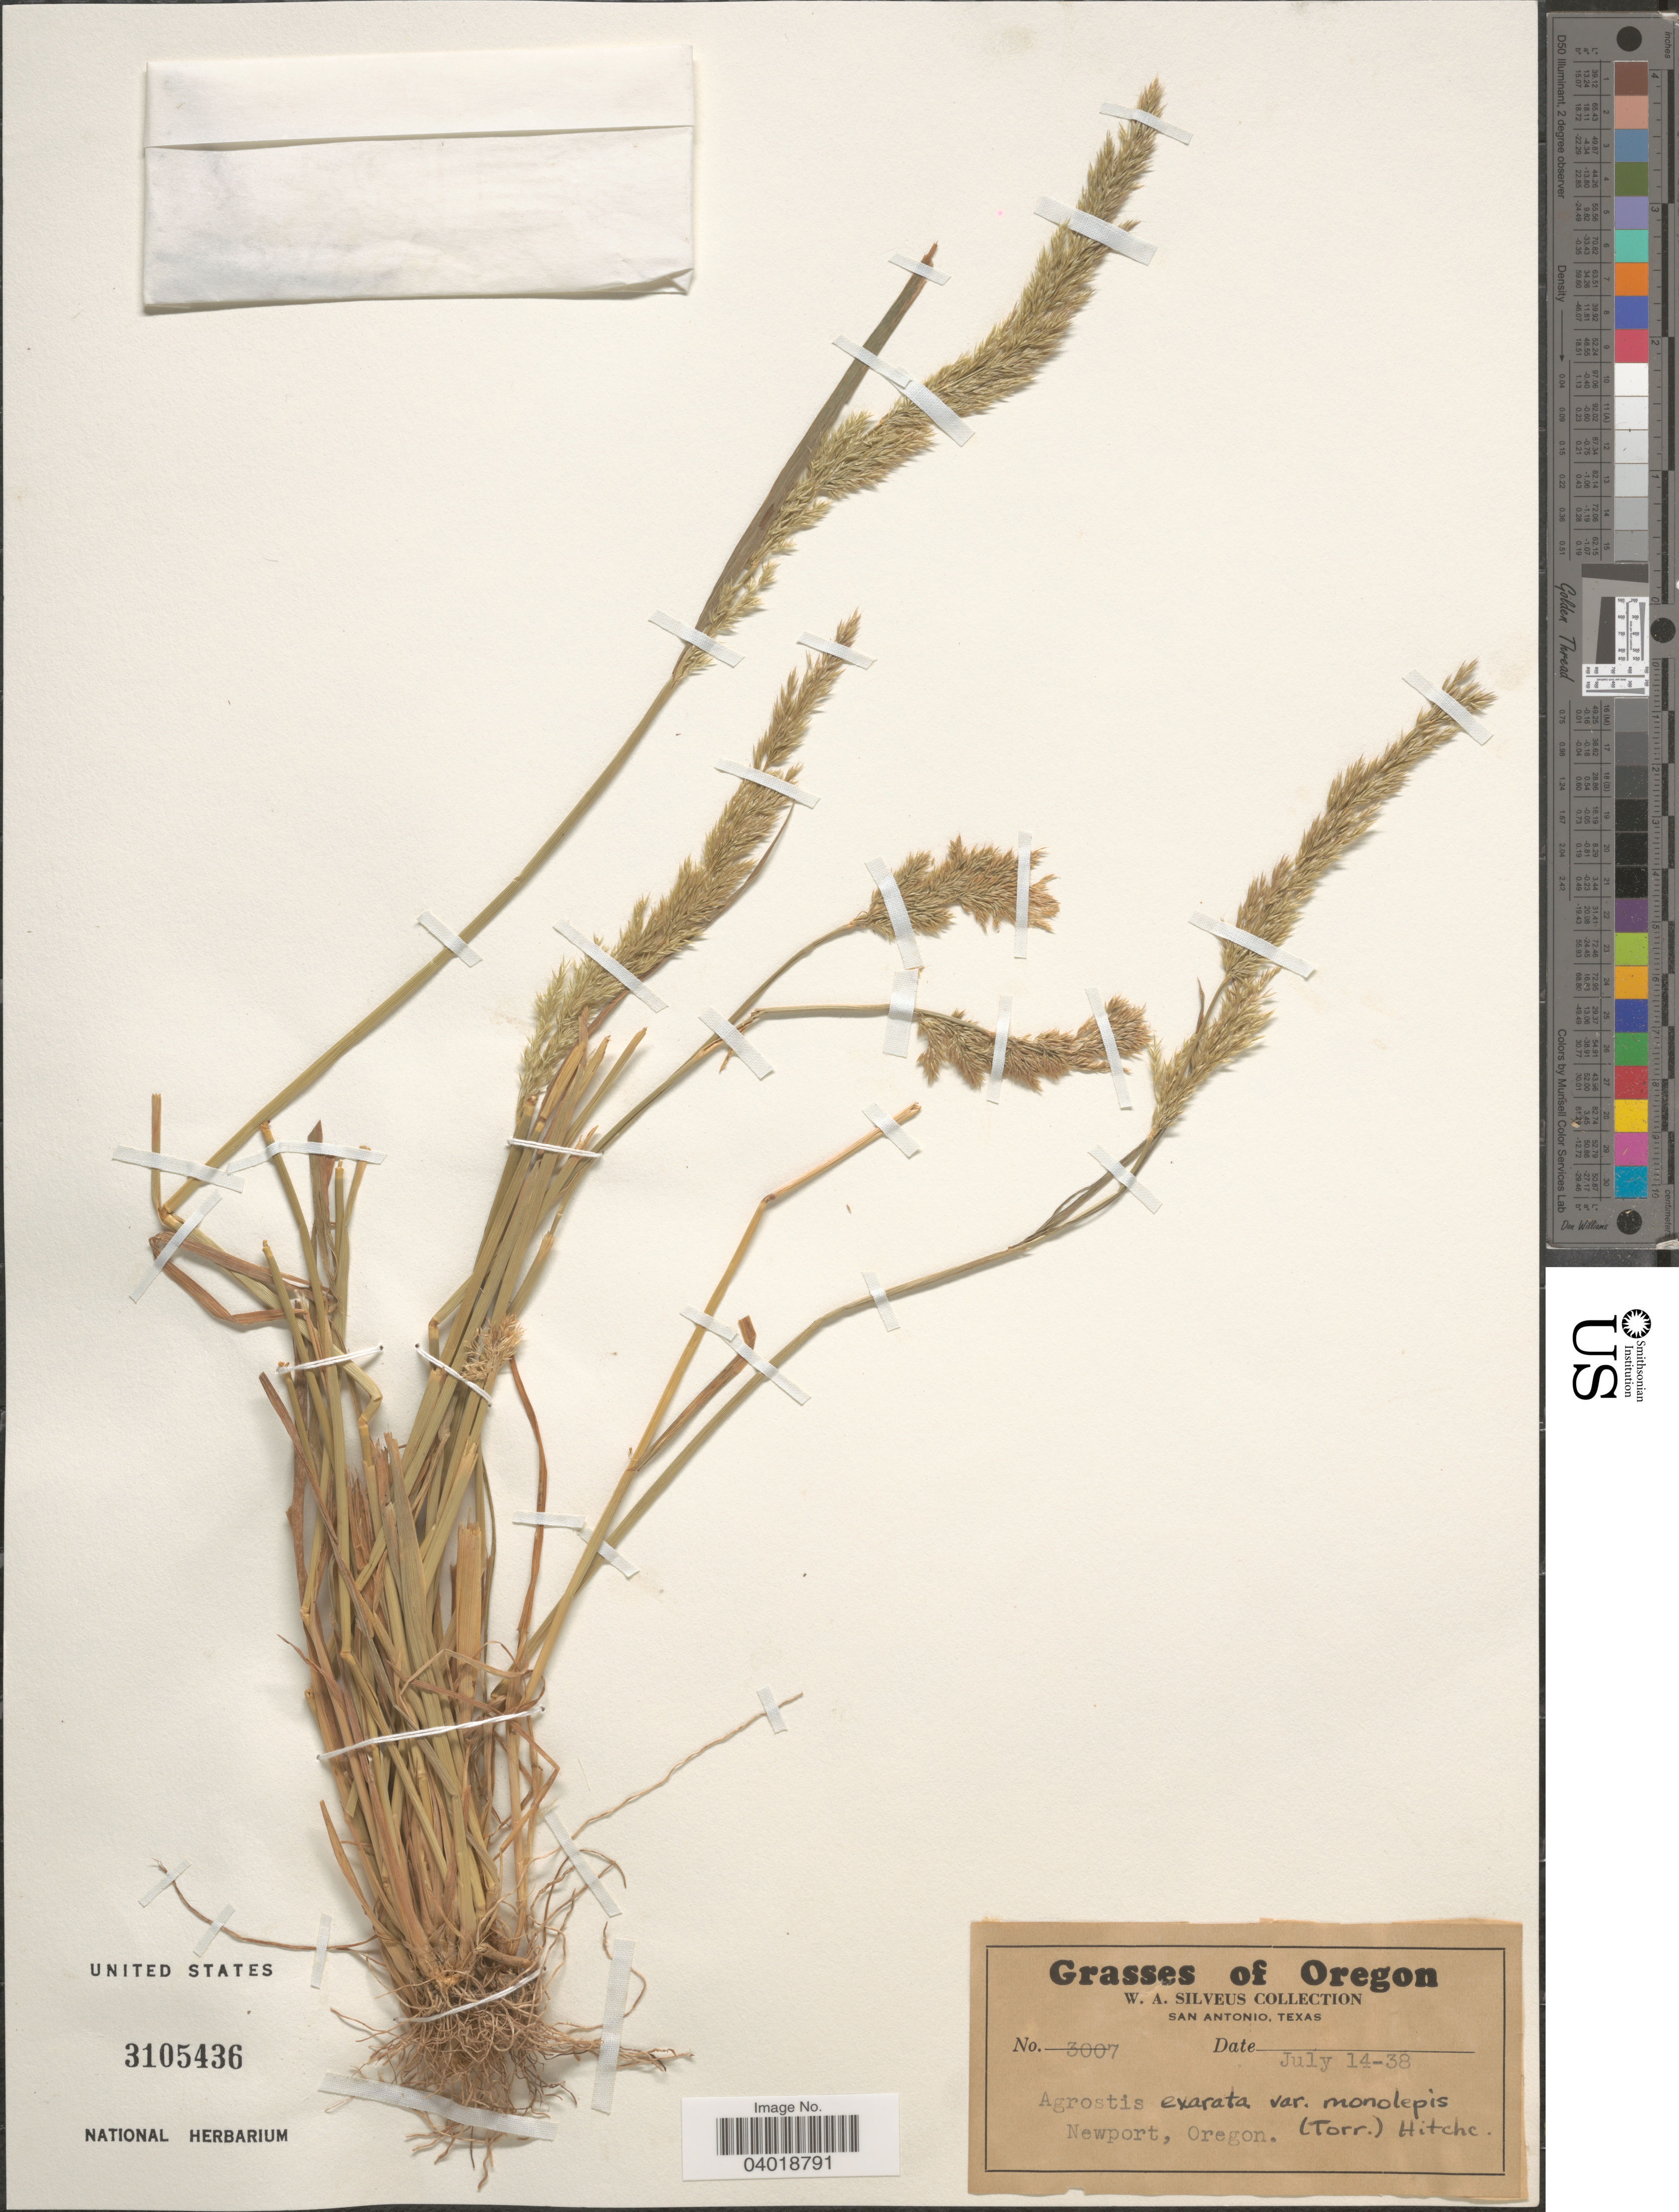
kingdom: Plantae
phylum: Tracheophyta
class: Liliopsida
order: Poales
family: Poaceae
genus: Agrostis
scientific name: Agrostis exarata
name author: Trin.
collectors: W. Silveus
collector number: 3007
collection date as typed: Transcribed d/m/y: 14/7/38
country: United States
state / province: Oregon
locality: Newport.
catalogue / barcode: US 3105436